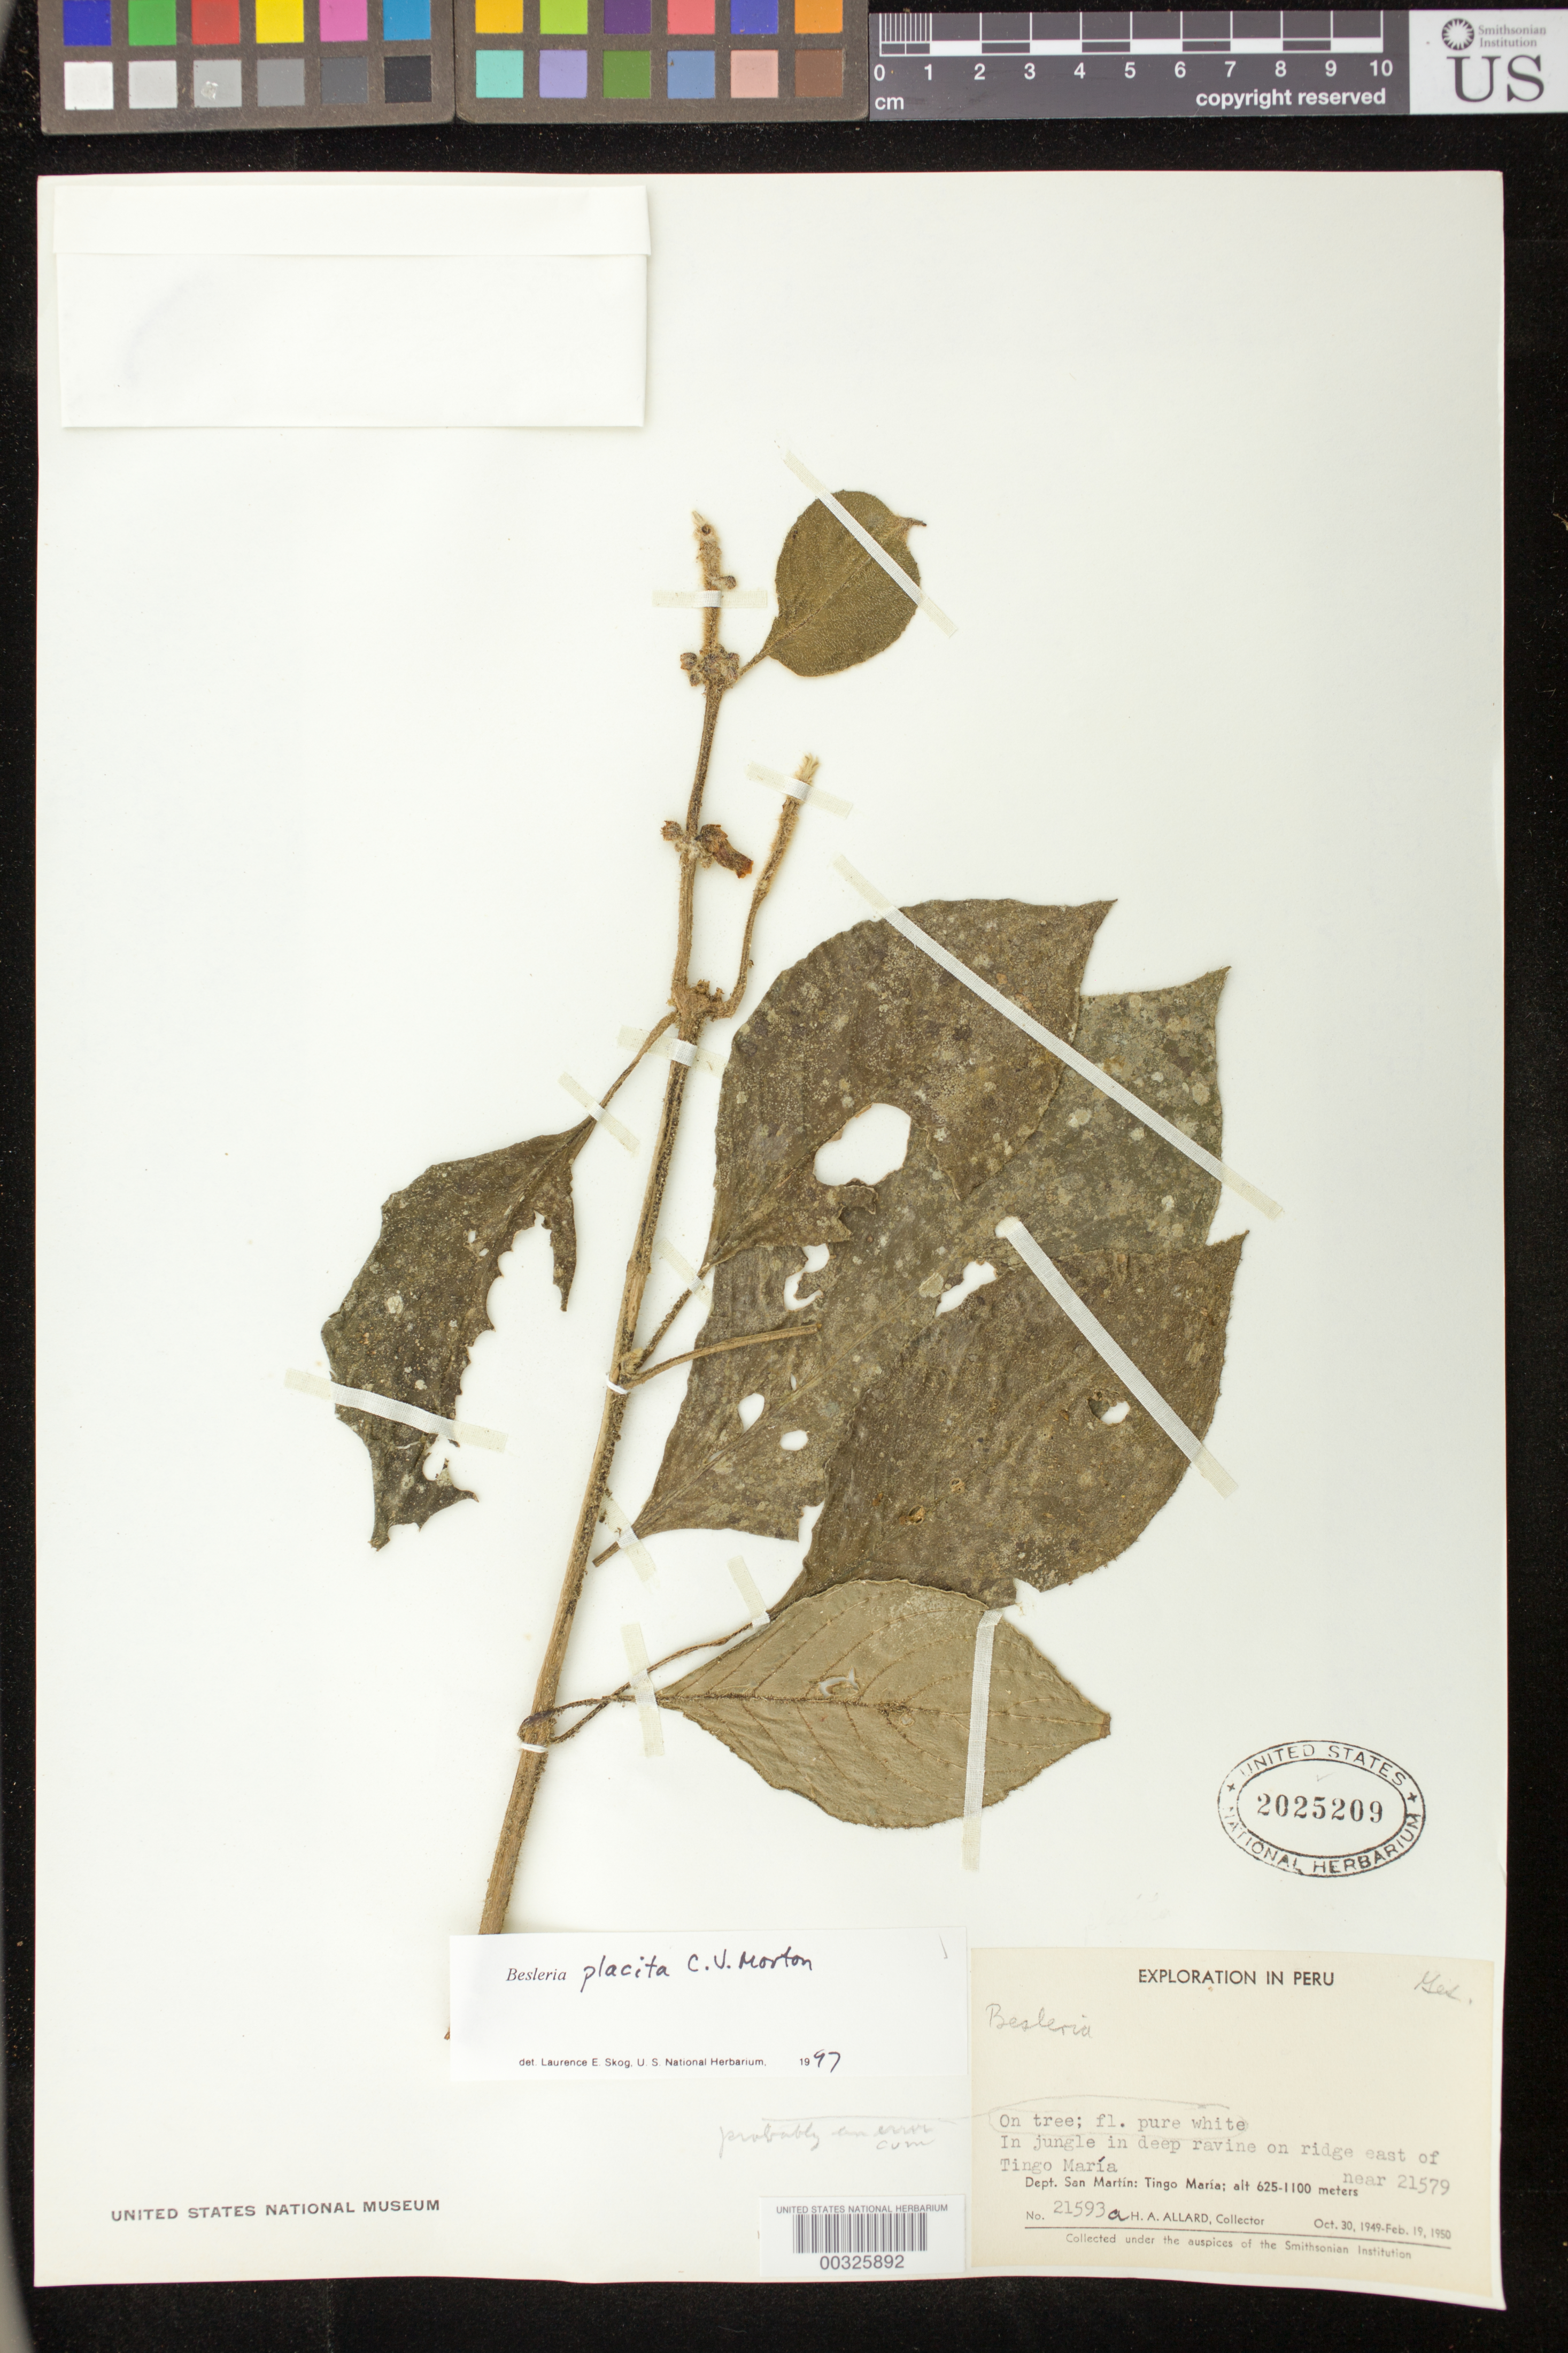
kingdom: Plantae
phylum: Tracheophyta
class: Magnoliopsida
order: Lamiales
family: Gesneriaceae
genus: Besleria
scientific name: Besleria placita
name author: C.V. Morton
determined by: Skog, Laurence E.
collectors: H. A. Allard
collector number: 21593 a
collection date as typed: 1949-50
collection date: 1949/1950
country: Peru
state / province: San Martín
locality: E of Tingo María; near 21579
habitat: In jungle in deep ravine on ridge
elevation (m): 625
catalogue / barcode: US 2025209